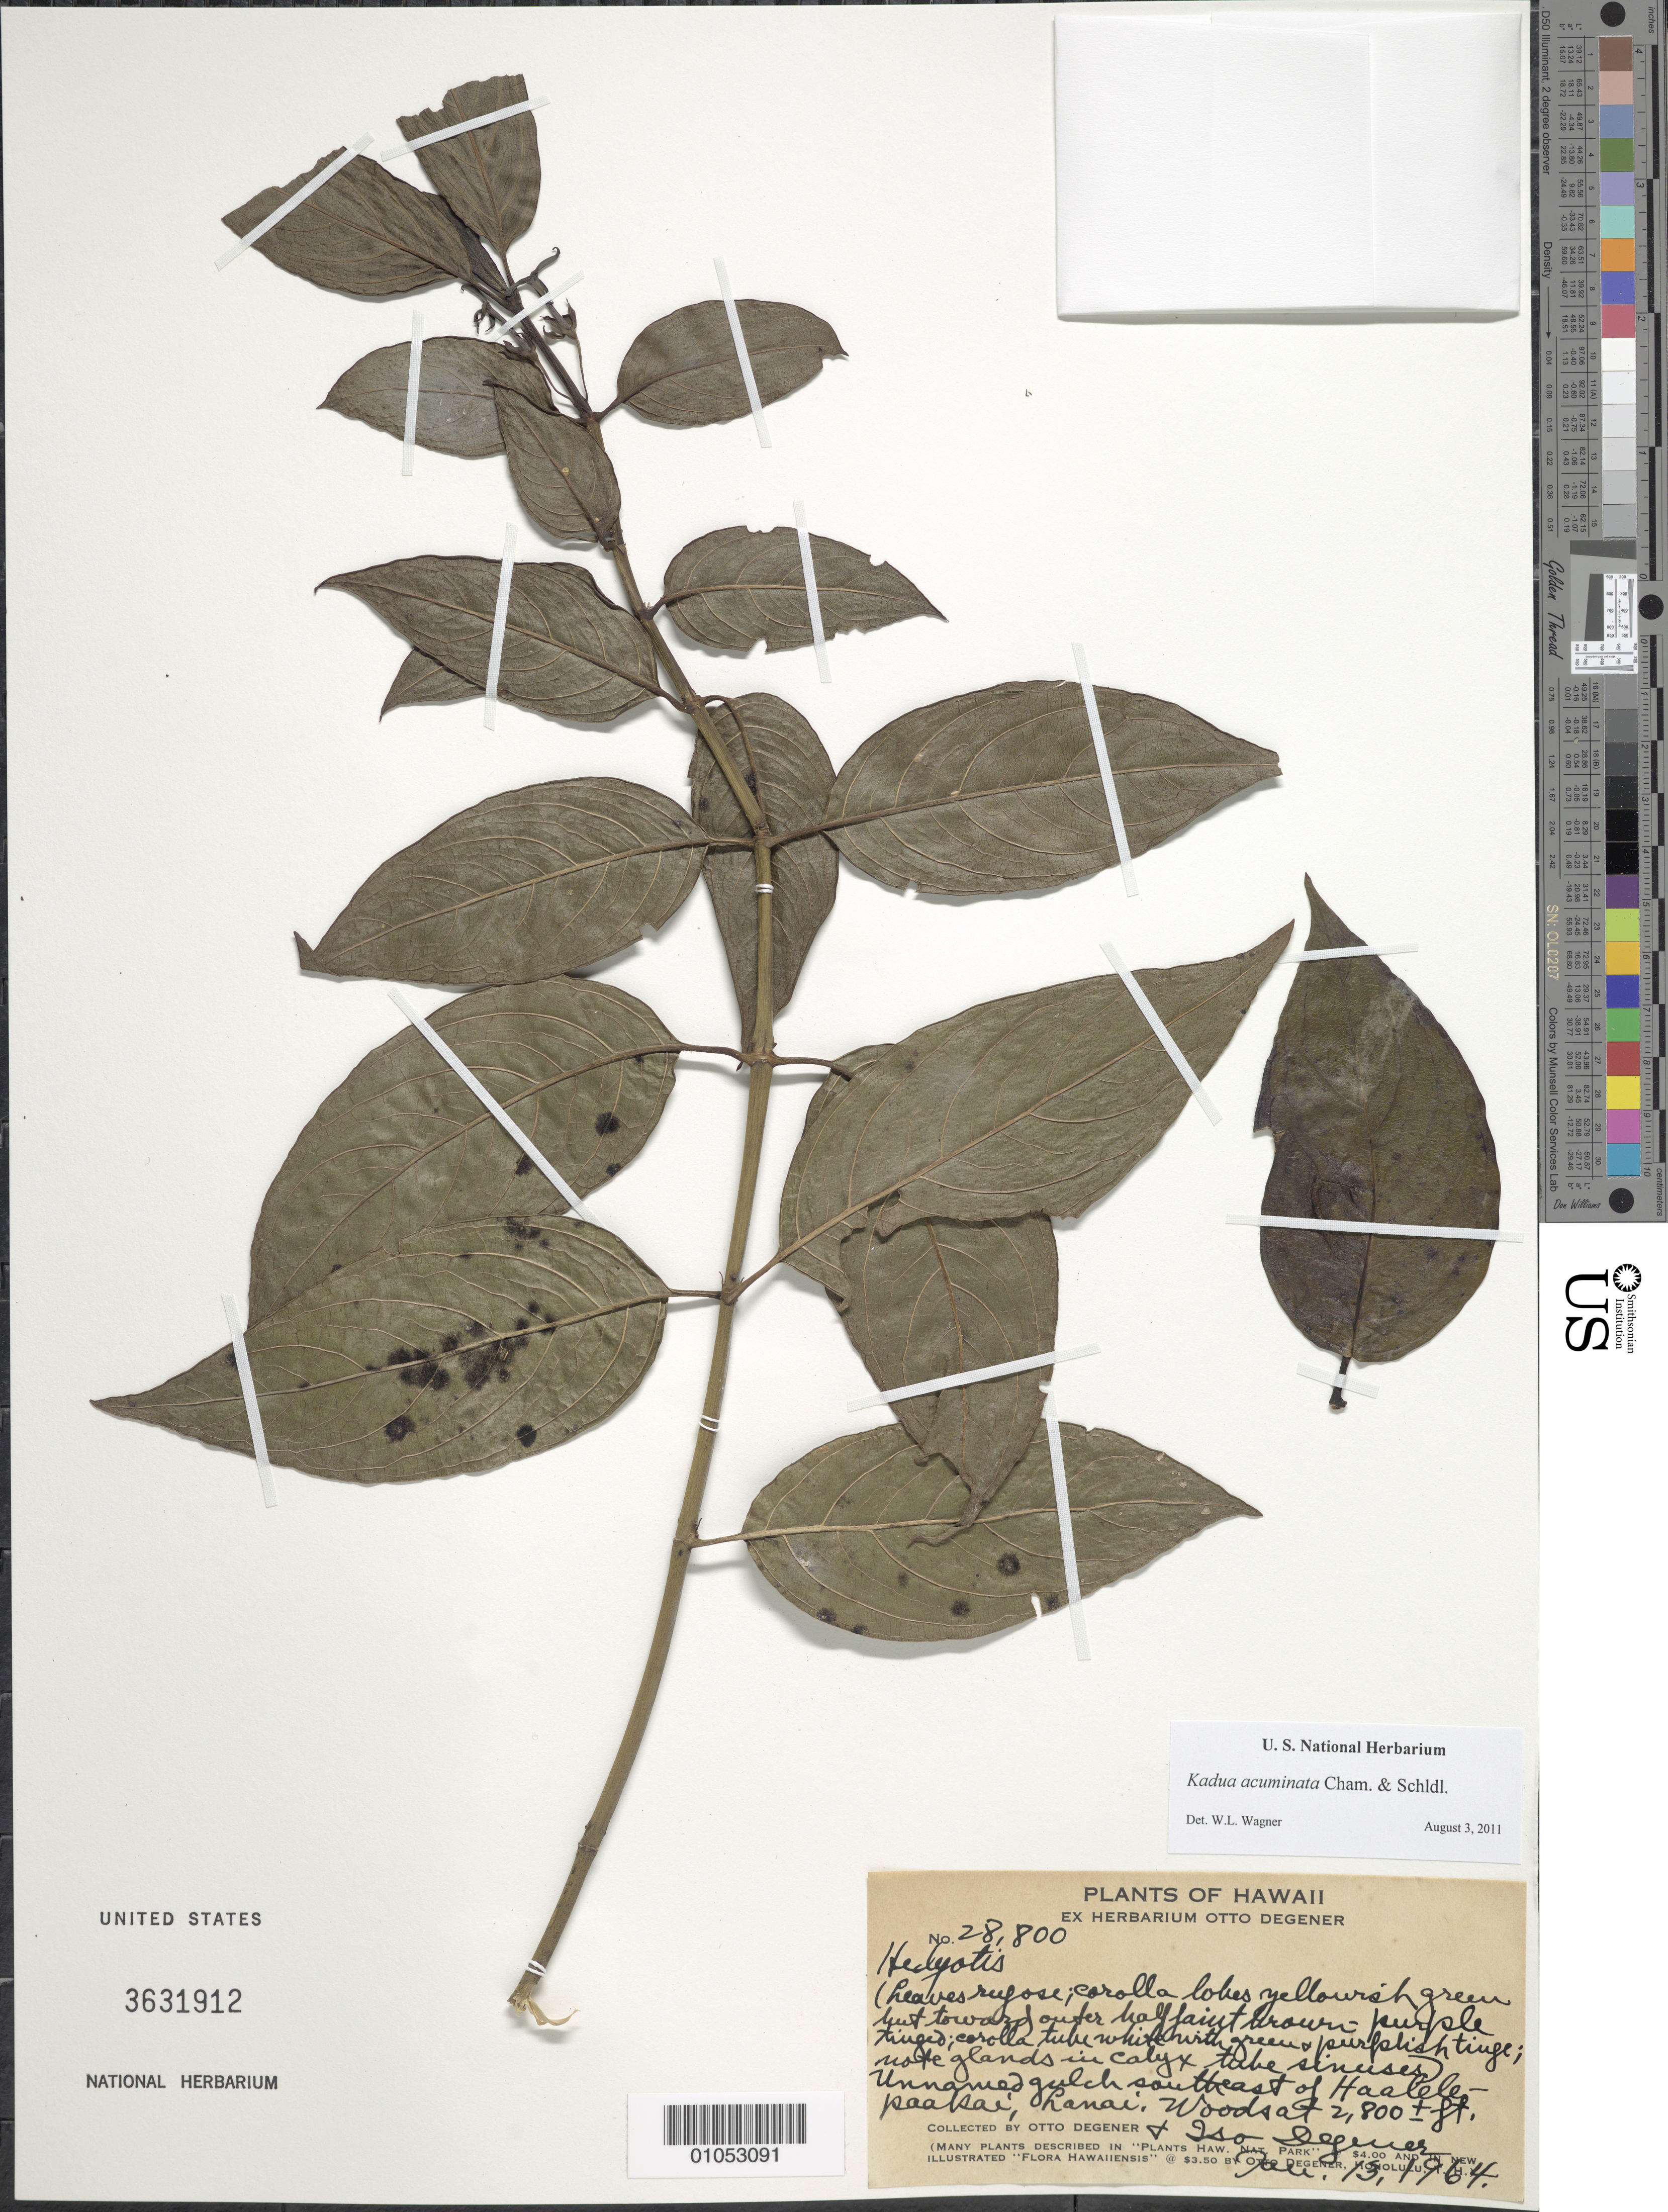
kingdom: Plantae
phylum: Tracheophyta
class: Magnoliopsida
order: Gentianales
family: Rubiaceae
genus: Kadua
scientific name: Kadua acuminata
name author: Cham. & Schltdl.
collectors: O. Degener & I. Degener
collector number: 28800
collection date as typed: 13 Jan 1964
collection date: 1964-01-13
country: United States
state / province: Hawaii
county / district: Maui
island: Lana'i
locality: Unnamed gulch southeast of Haalelepaakai.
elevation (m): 853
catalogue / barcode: US 3631912